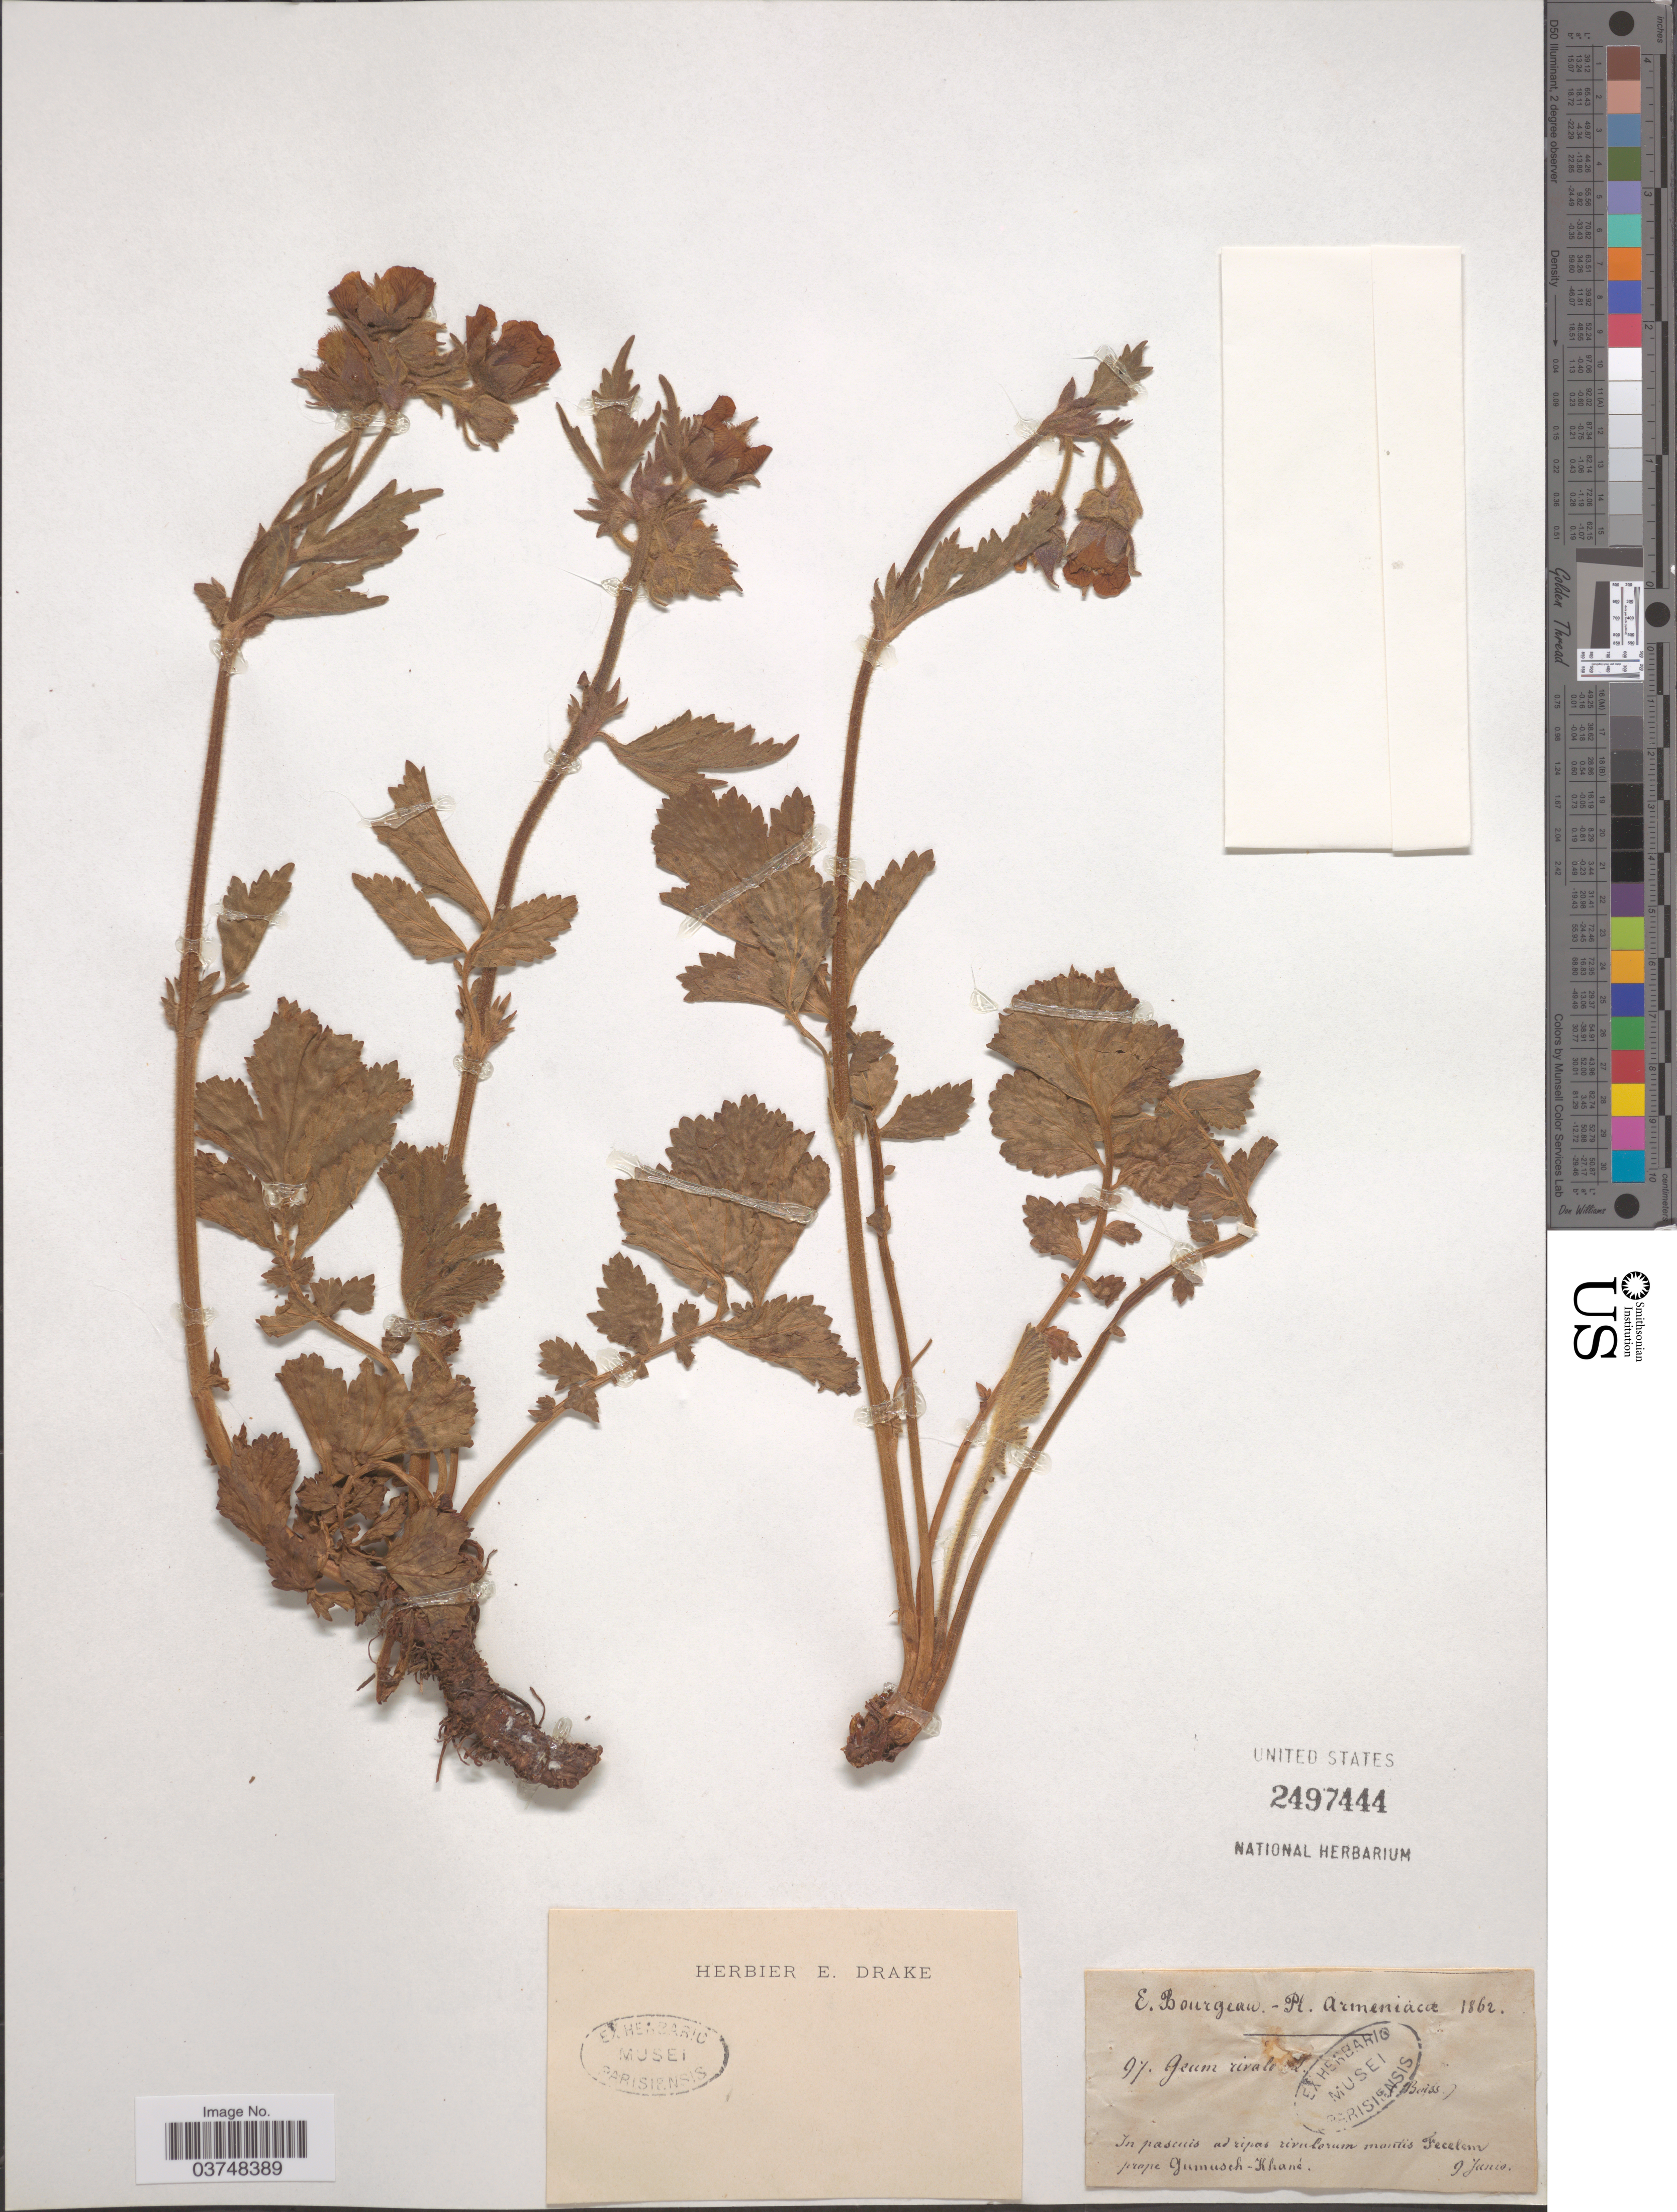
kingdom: Plantae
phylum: Tracheophyta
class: Magnoliopsida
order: Rosales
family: Rosaceae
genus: Geum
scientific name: Geum rivale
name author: L.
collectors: E. Bourgeau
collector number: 97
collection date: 1862-06-09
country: Armenia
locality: In pascuis ad ripas rivulorum montis Fecelem prope Gumusch-Khané.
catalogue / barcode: US 2497444